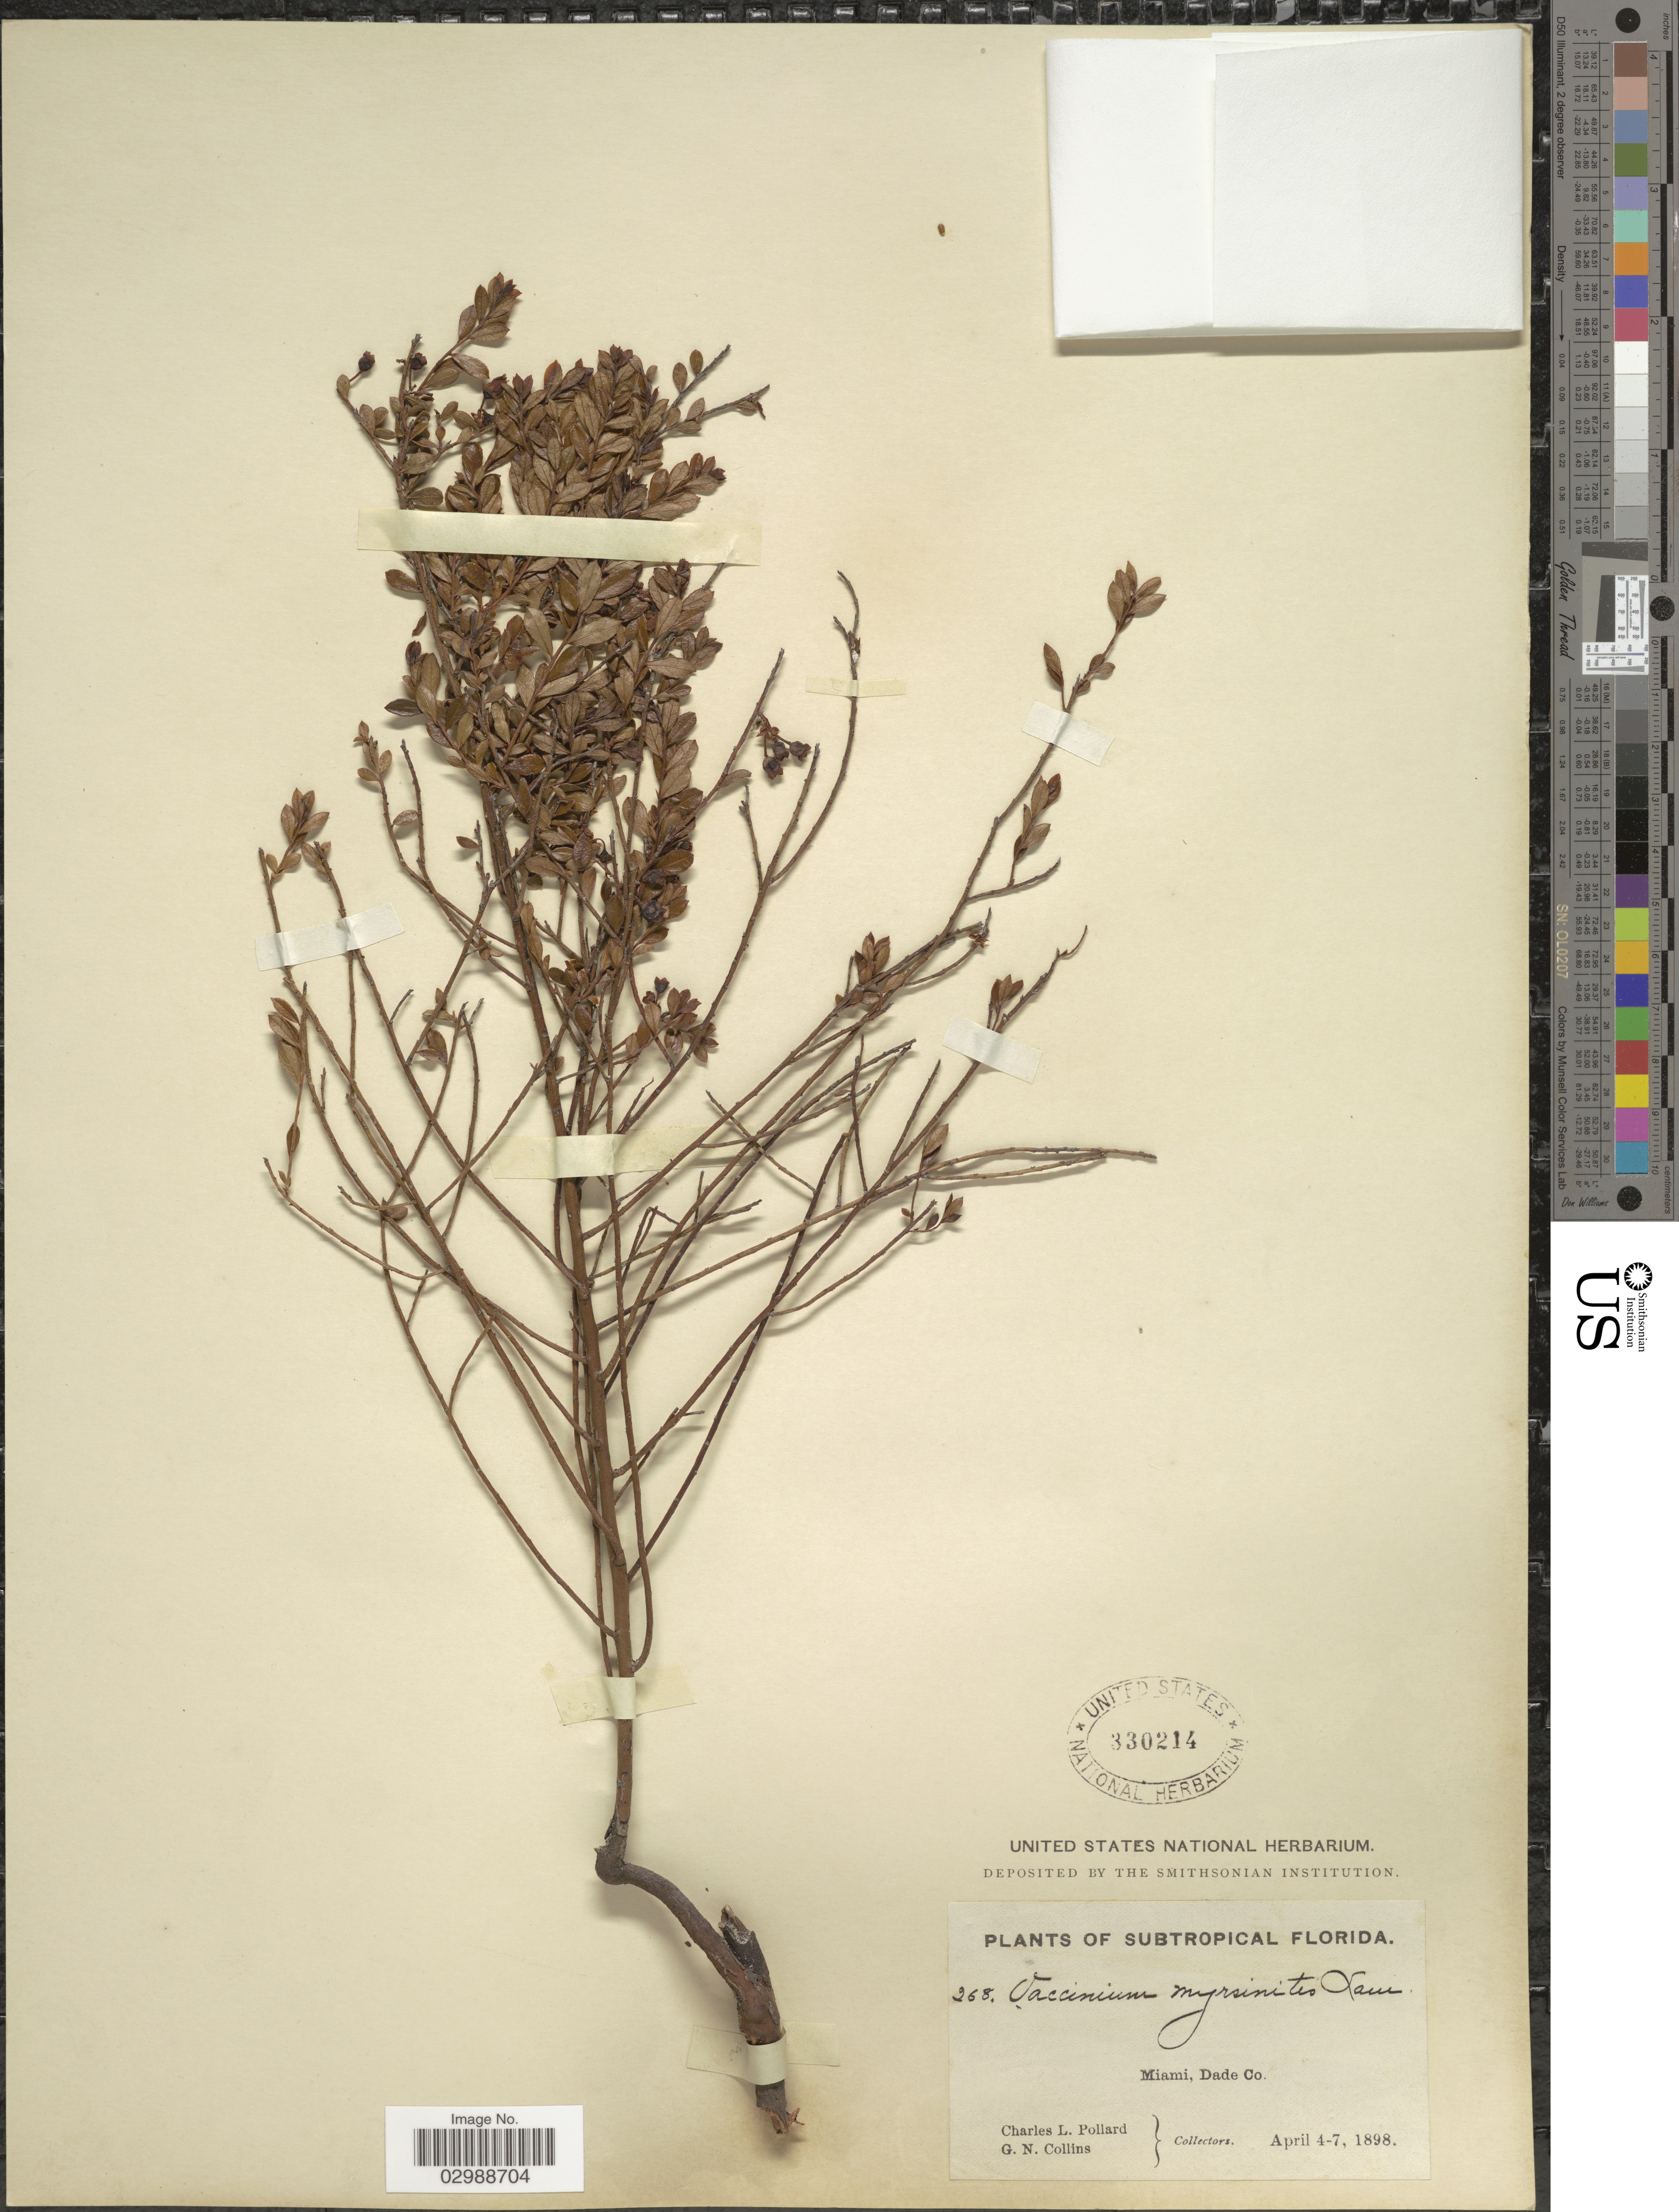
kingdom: Plantae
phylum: Tracheophyta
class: Magnoliopsida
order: Ericales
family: Ericaceae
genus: Vaccinium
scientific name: Vaccinium myrsinites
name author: Lam.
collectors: C. L. Pollard & G. Collins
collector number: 268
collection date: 1898-04-04/1898-04-07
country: United States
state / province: Florida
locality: Subtropical Florida. Miami, Dade Co.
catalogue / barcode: US 330214